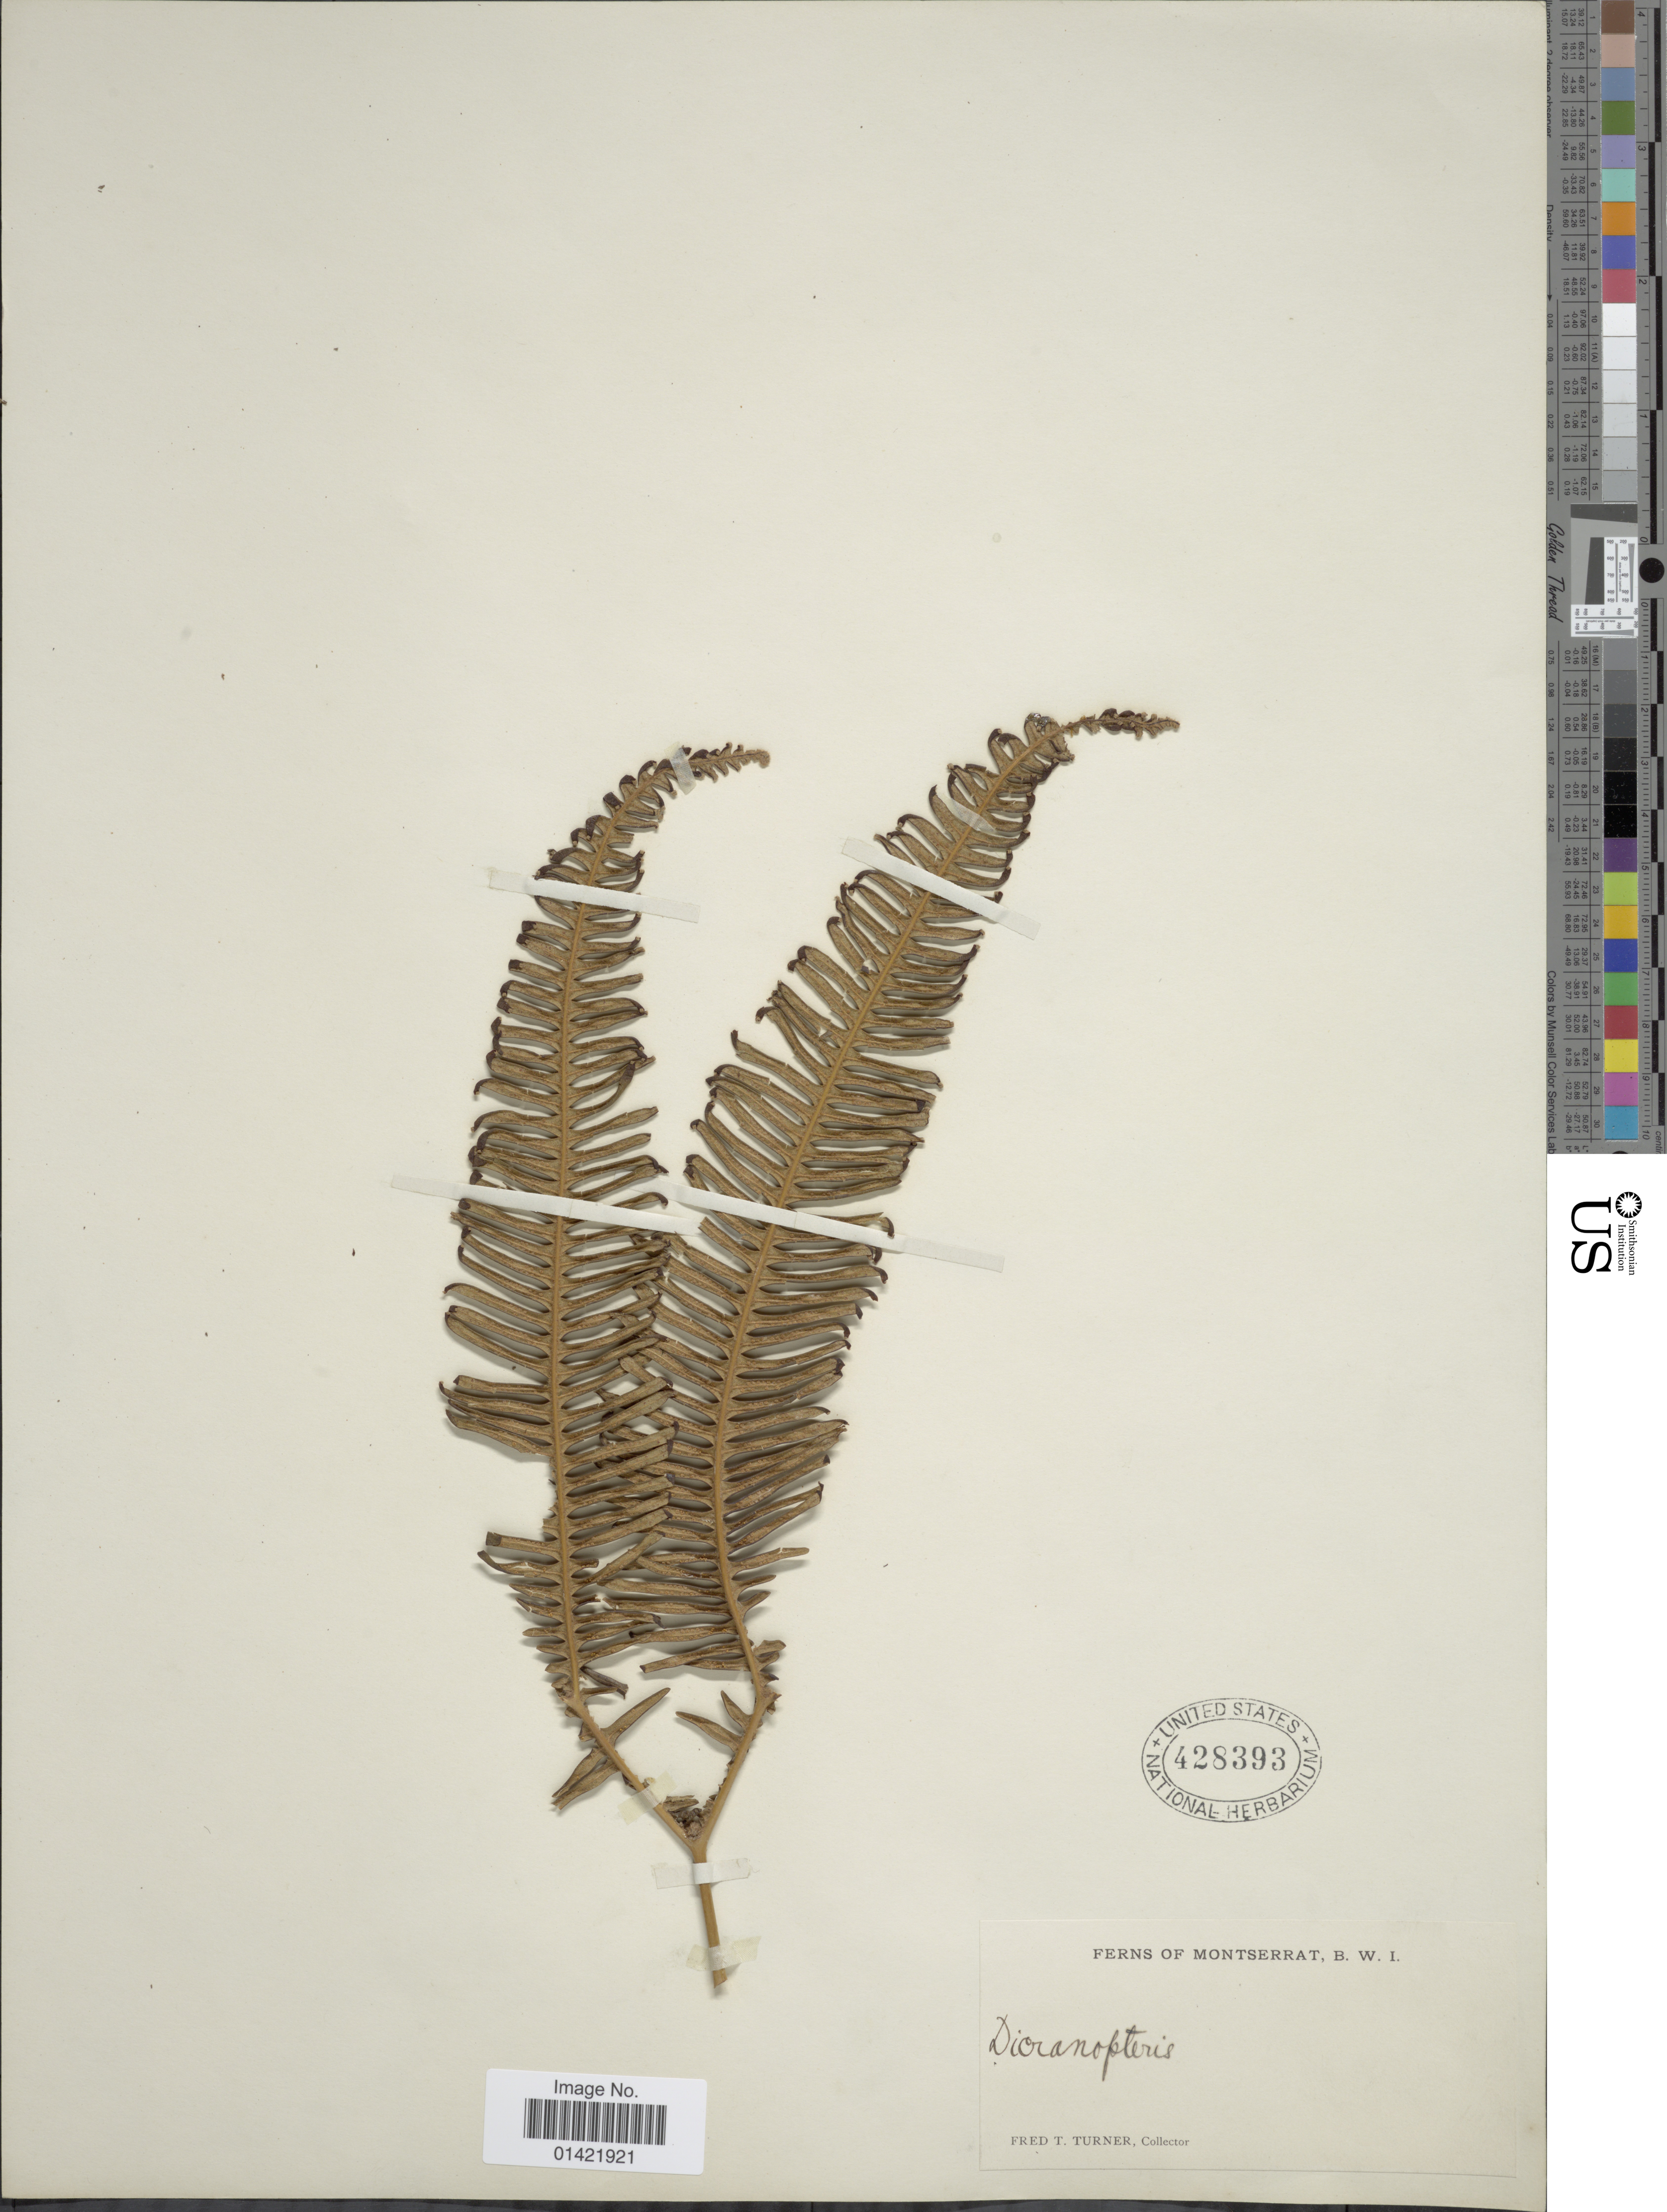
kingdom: Plantae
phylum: Tracheophyta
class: Polypodiopsida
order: Gleicheniales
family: Gleicheniaceae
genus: Sticherus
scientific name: Sticherus bifidus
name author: (Willd.) Ching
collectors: F. T. Turner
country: Montserrat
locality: B. W. I.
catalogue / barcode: US 428393